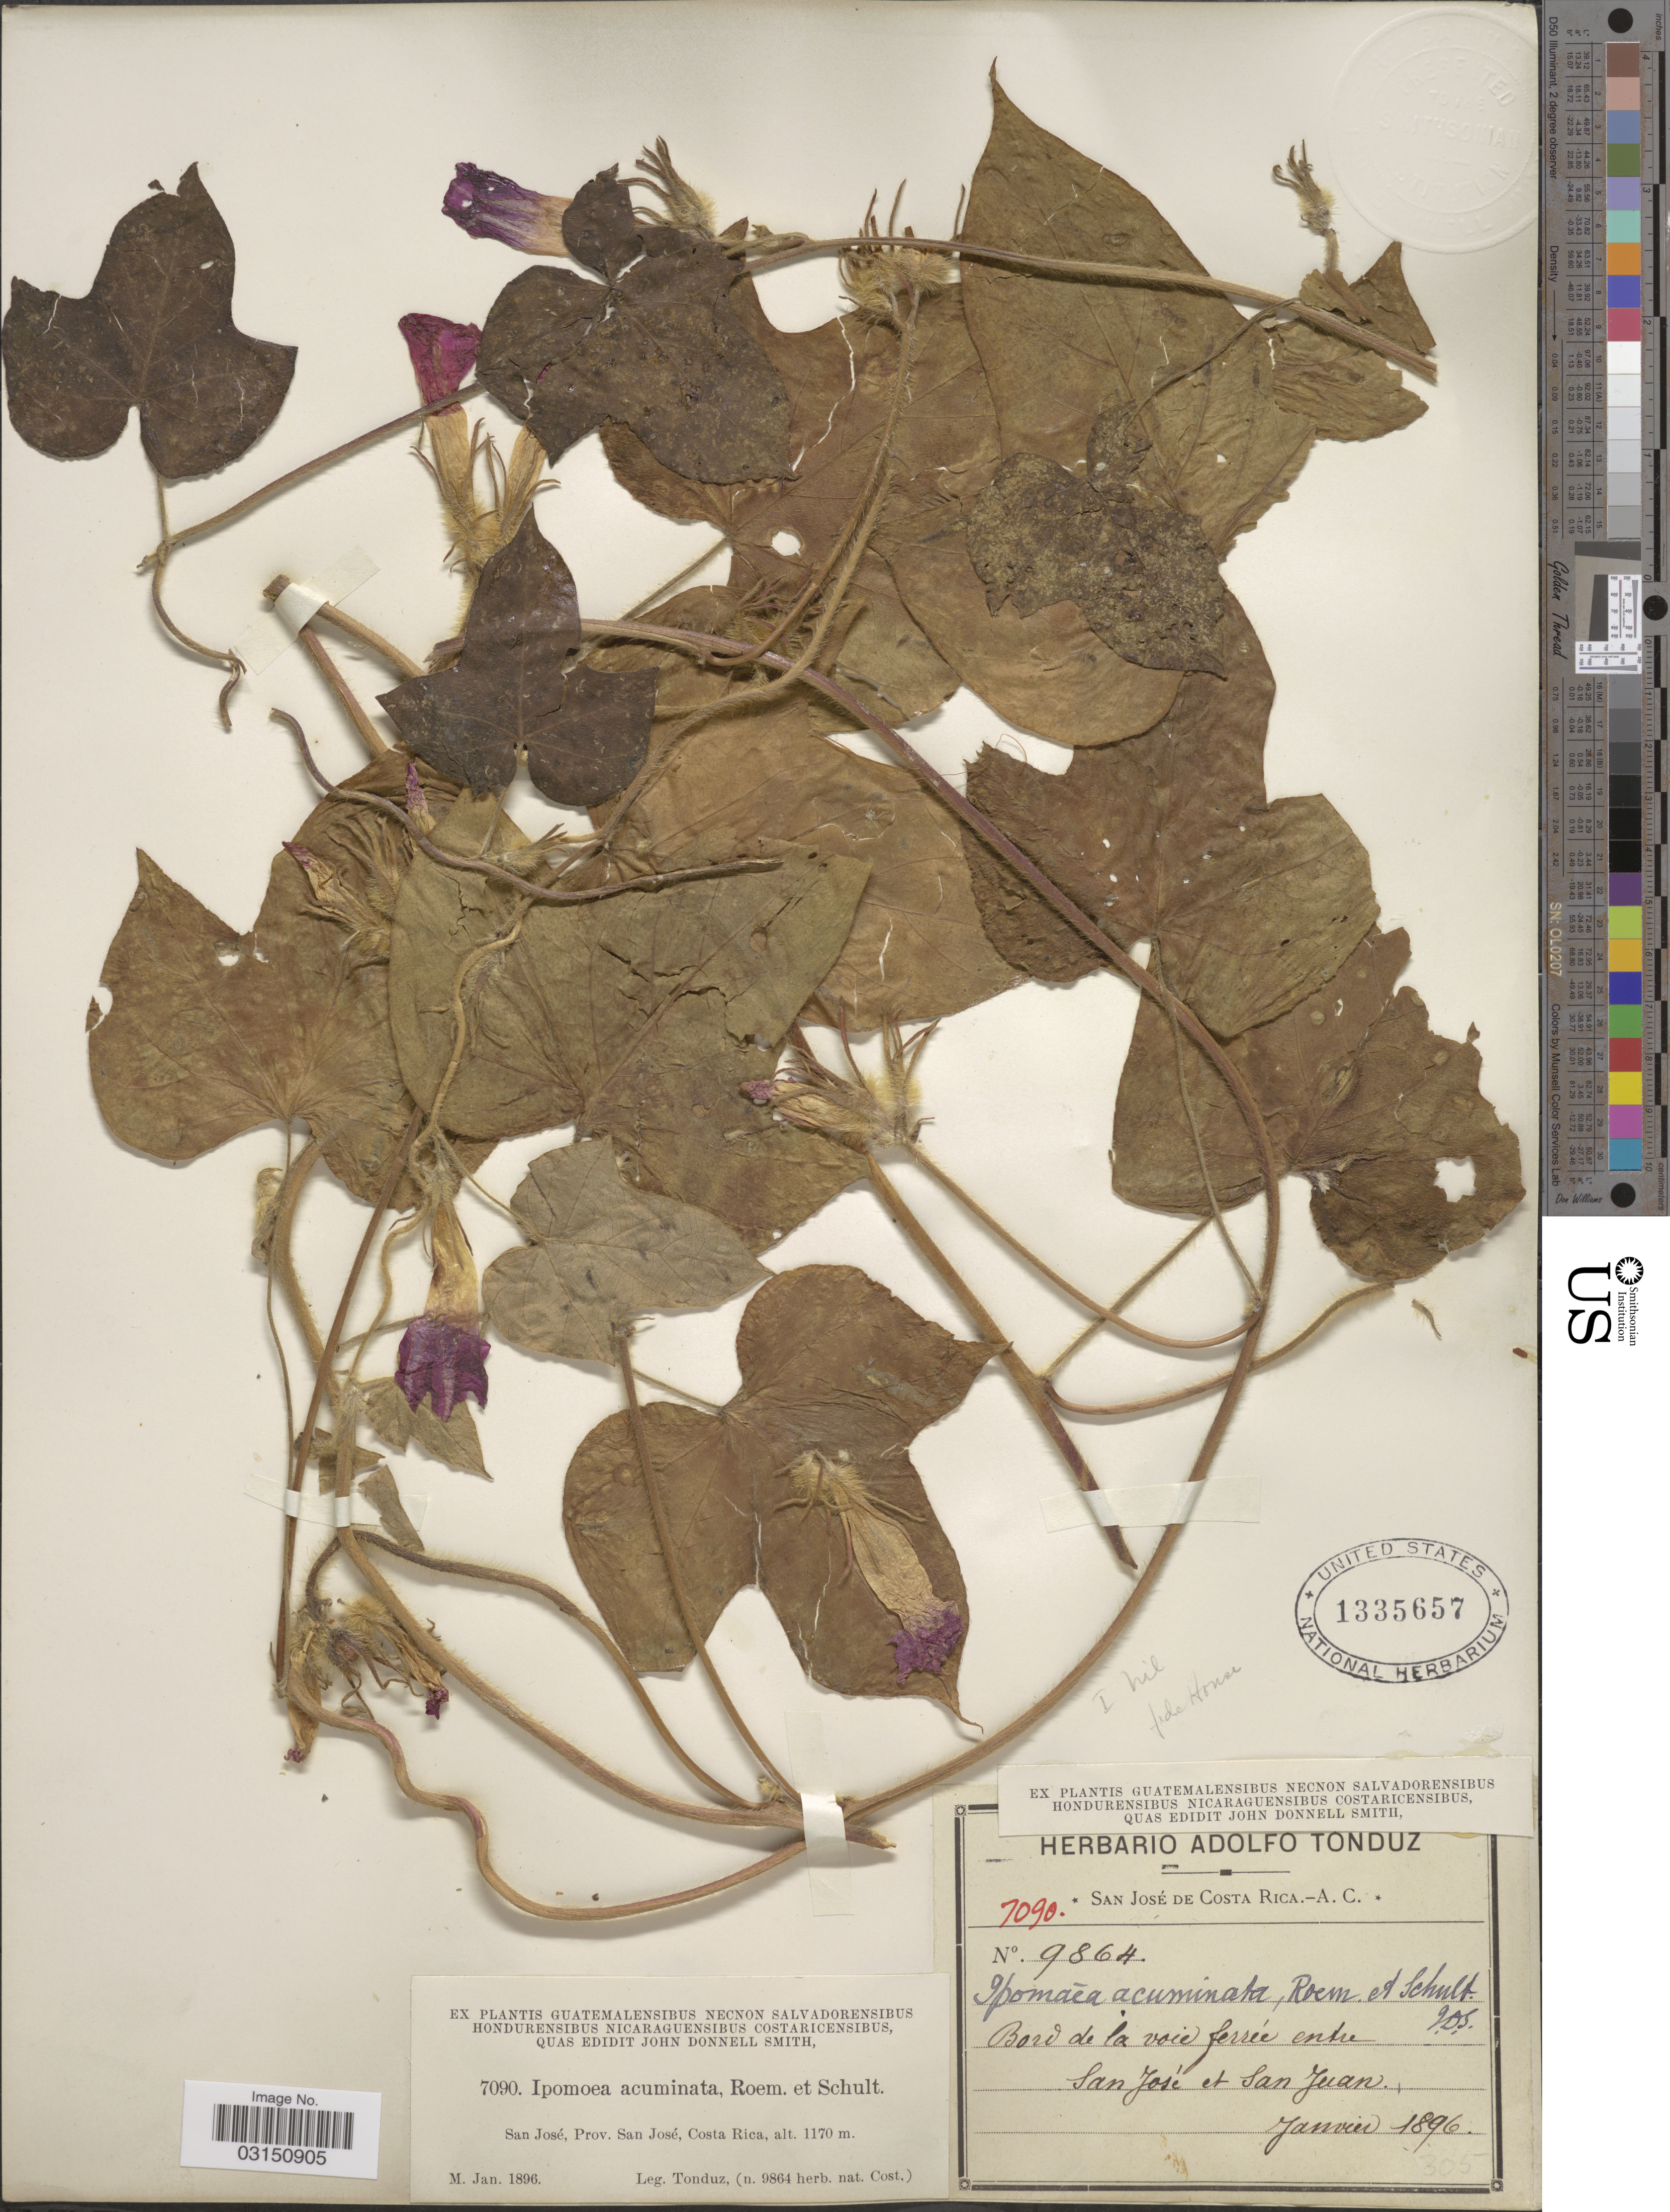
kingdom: Plantae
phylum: Tracheophyta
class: Magnoliopsida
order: Solanales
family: Convolvulaceae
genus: Ipomoea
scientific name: Ipomoea nil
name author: (L.) Roth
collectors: ex Herb. Adolfo Tonduz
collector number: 7090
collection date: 1896-01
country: Costa Rica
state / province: San José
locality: Bord de la voie ferrée entre San José et San Juan.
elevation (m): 1170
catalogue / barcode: US 1335657